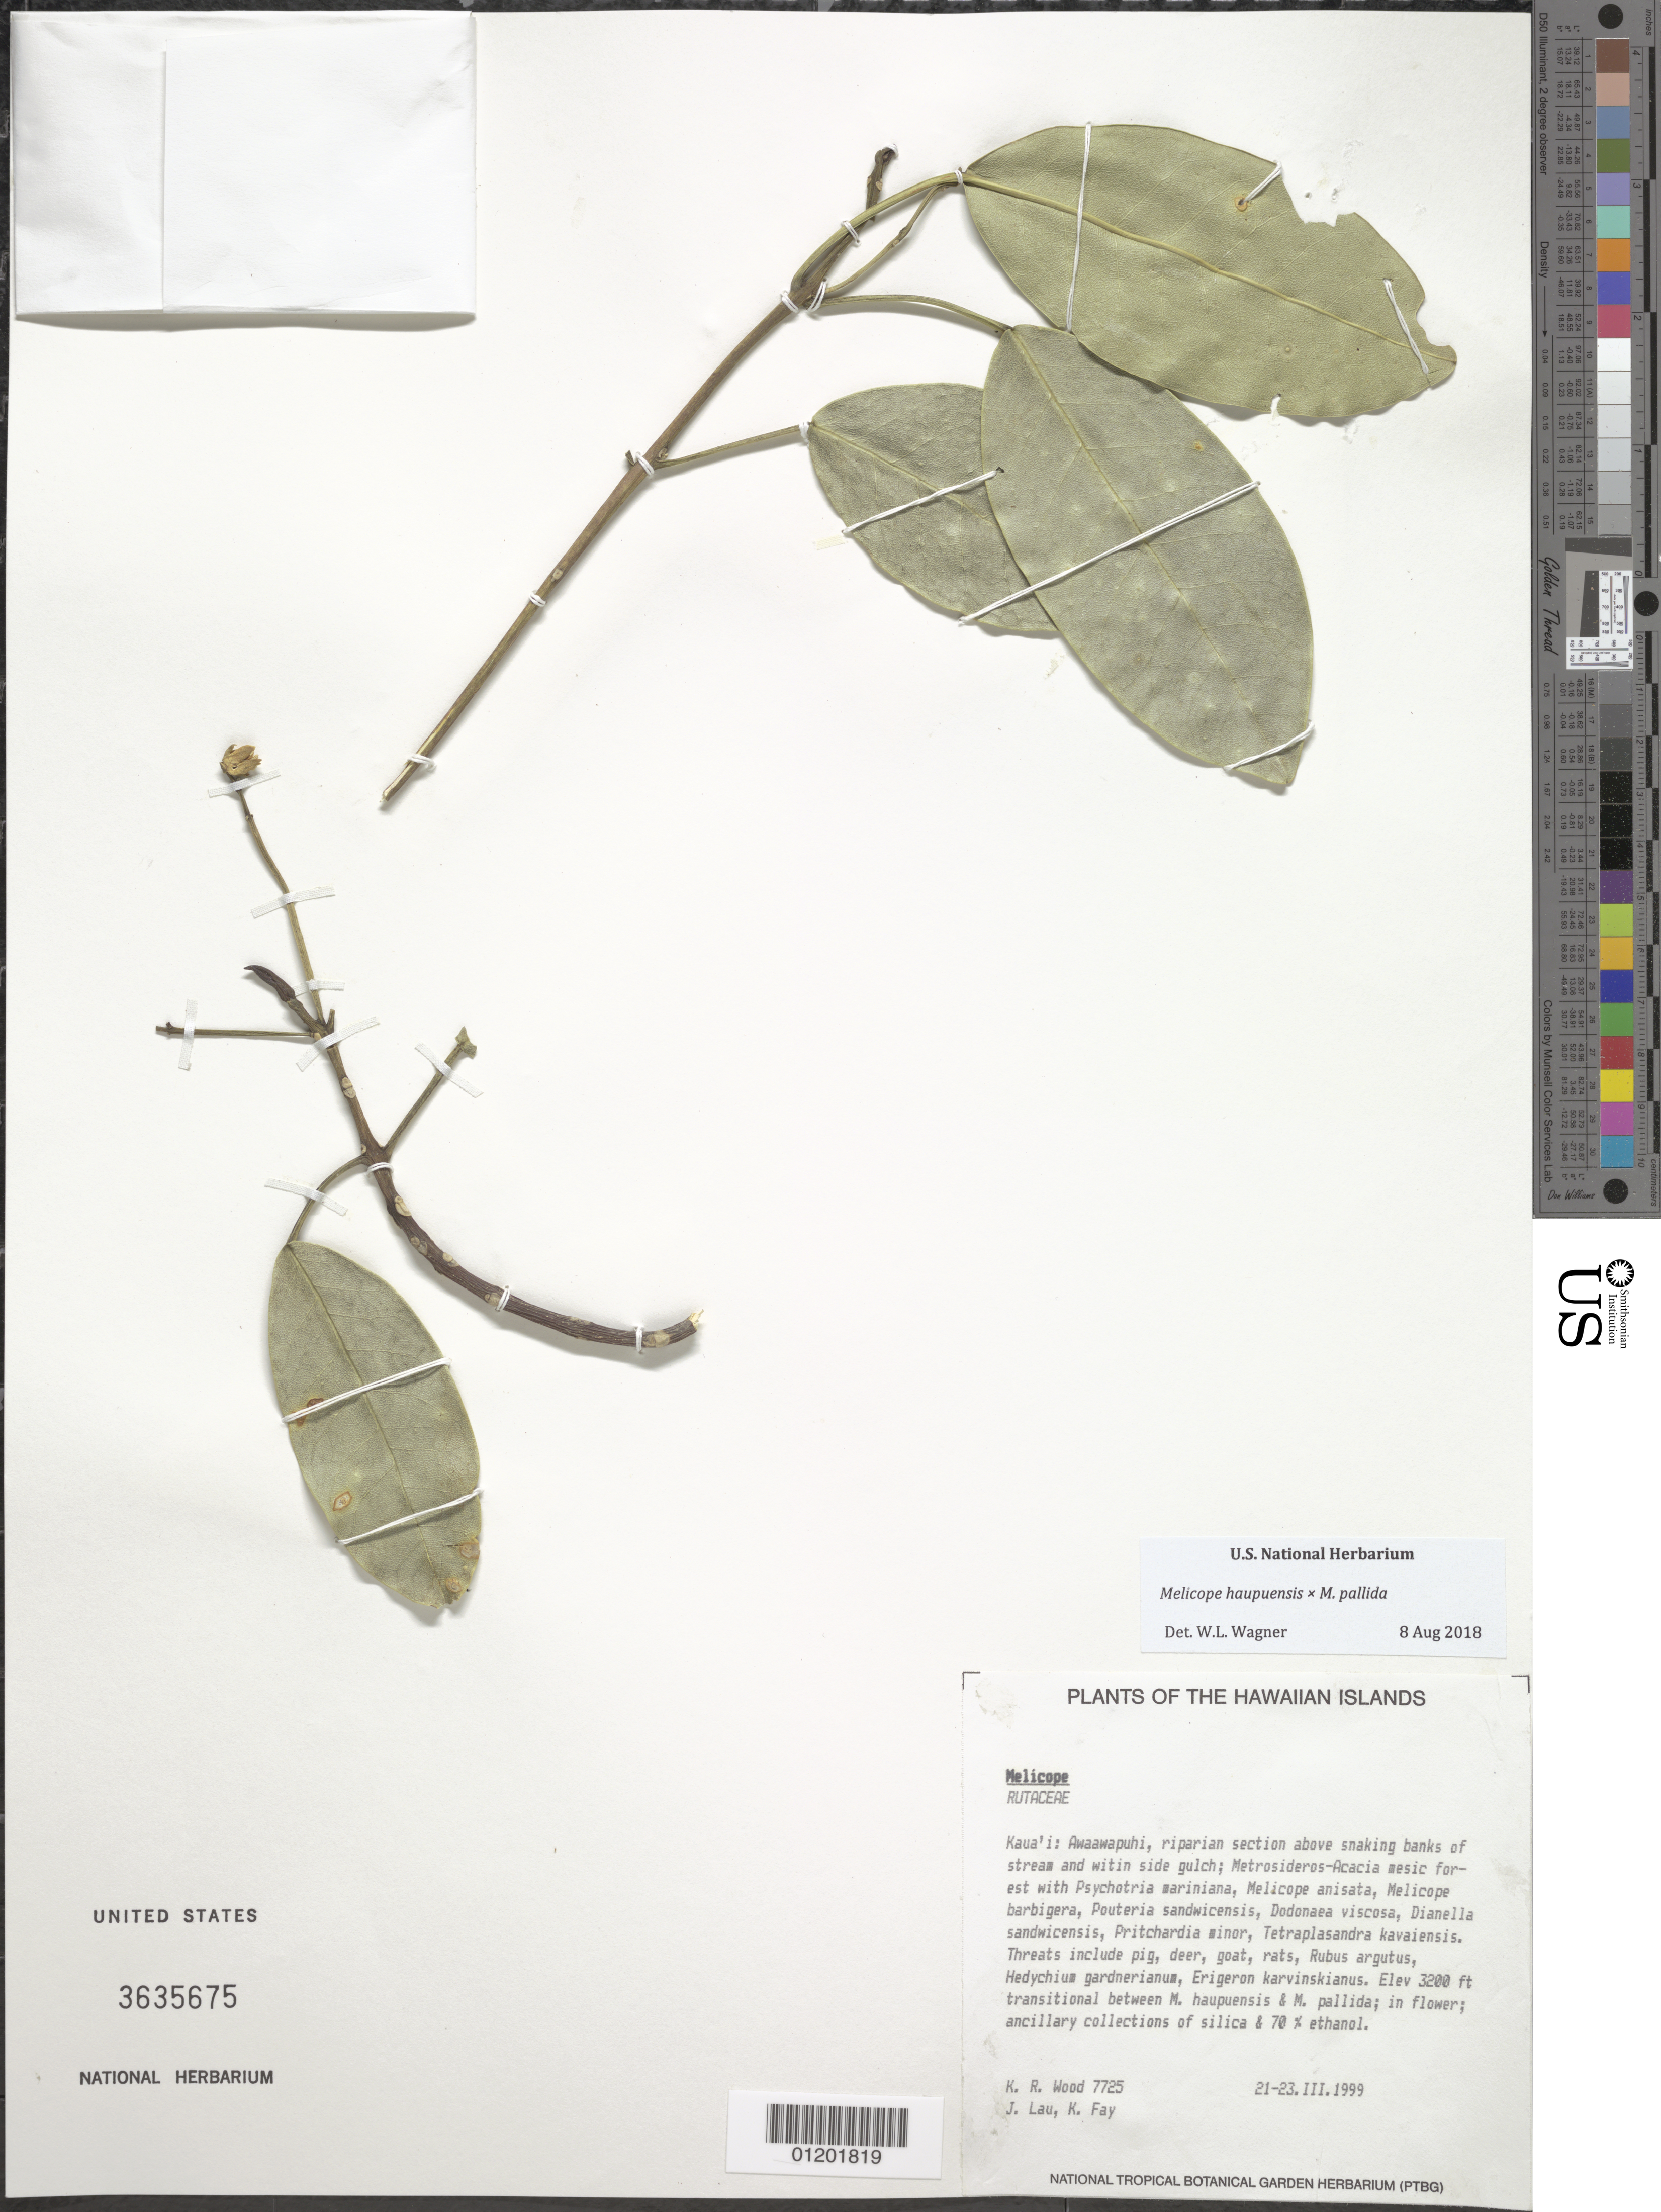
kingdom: Plantae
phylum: Tracheophyta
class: Magnoliopsida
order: Sapindales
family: Rutaceae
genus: Melicope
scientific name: Melicope haupuensis x M. pallida (Hillebr.) T.G. Hartley & B.C. Stone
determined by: Wagner, W. L., (BOT), Smithsonian Institution - National Museum of Natural History (UNITED STATES)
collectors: K. R. Wood, J. Lau & K. Fay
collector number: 7725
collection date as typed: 21-23 mar 1999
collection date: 1999-03-21/1999-03-23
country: United States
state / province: Hawaii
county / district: Kaui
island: Kaua'i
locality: Awaawapuhi, riparian section above snaking banks of stream and within side gulch.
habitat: Mesic forest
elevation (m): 975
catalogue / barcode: US 3635675